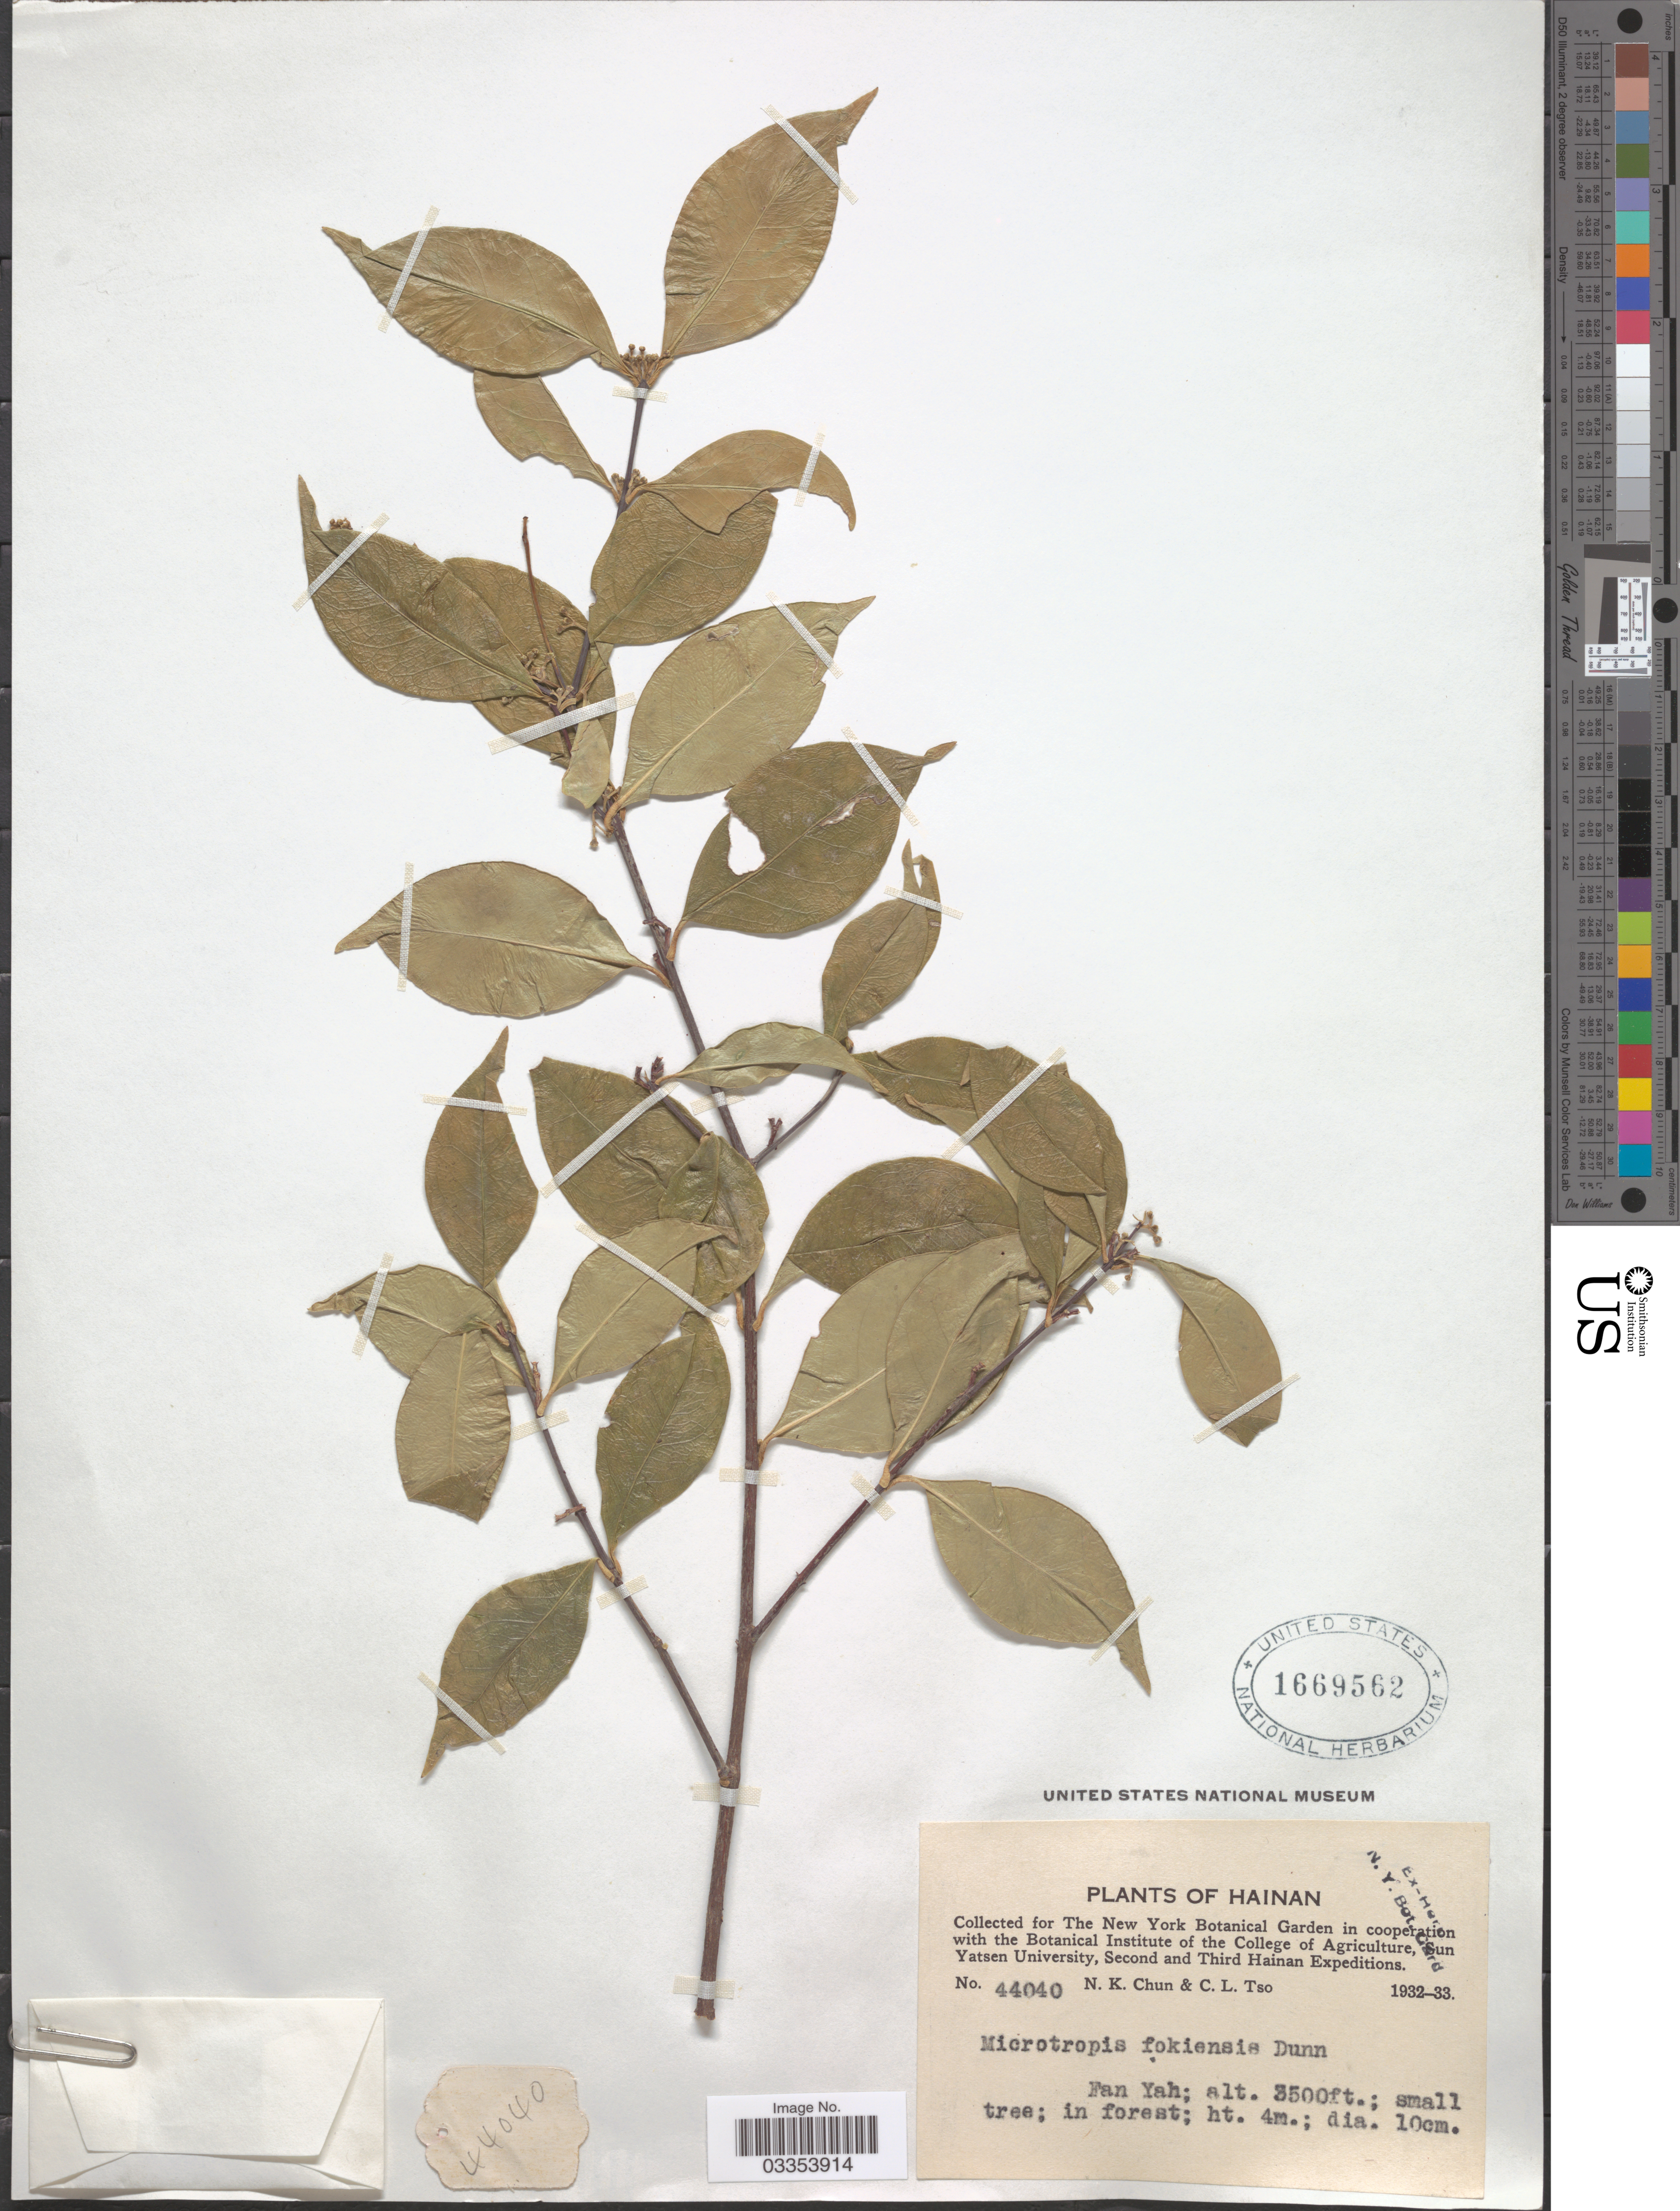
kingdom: Plantae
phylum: Tracheophyta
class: Magnoliopsida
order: Celastrales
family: Celastraceae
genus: Microtropis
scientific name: Microtropis fokienensis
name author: Dunn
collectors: N. K. Chun & C. Tso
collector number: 44040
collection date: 1932/1933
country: China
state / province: Hainan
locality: Fan Yah.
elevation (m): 1067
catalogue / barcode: US 1669562